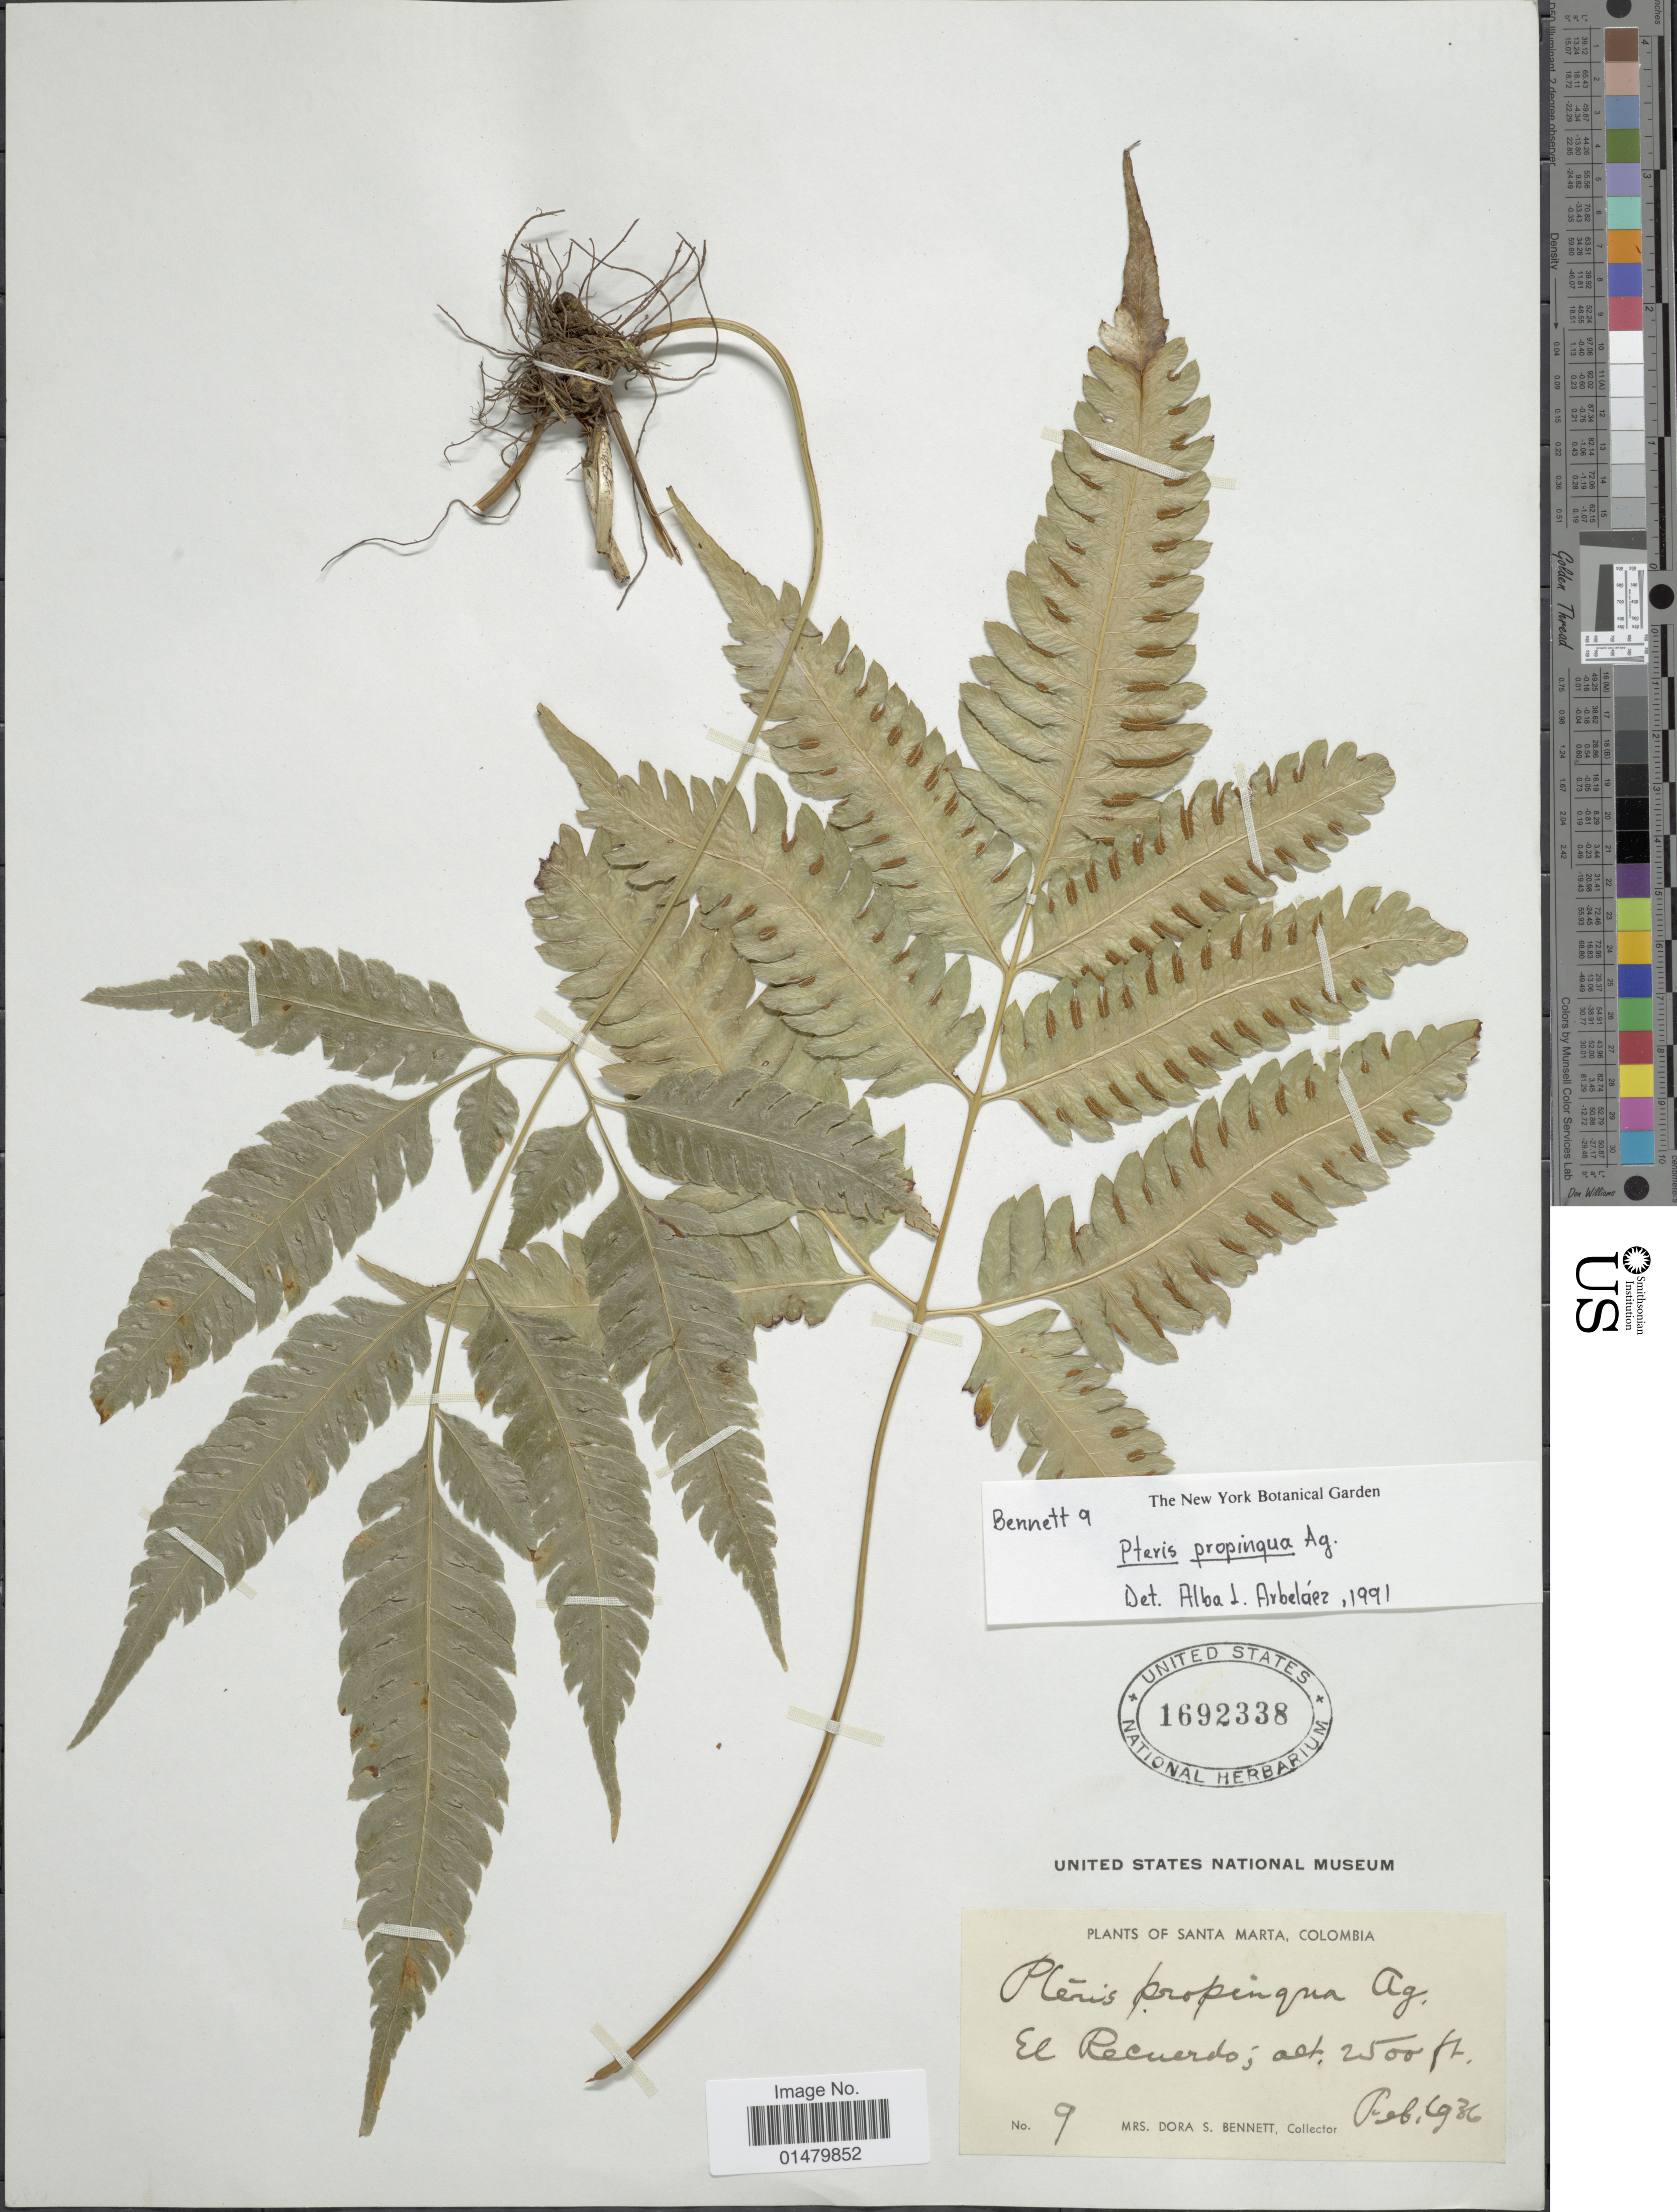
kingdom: Plantae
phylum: Tracheophyta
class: Polypodiopsida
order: Polypodiales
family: Pteridaceae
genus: Pteris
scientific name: Pteris propinqua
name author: J. Agardh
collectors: D. Bennett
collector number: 9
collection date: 1936-02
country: Colombia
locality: Santa Marta. El Recuerdo.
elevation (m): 762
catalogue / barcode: US 1692338